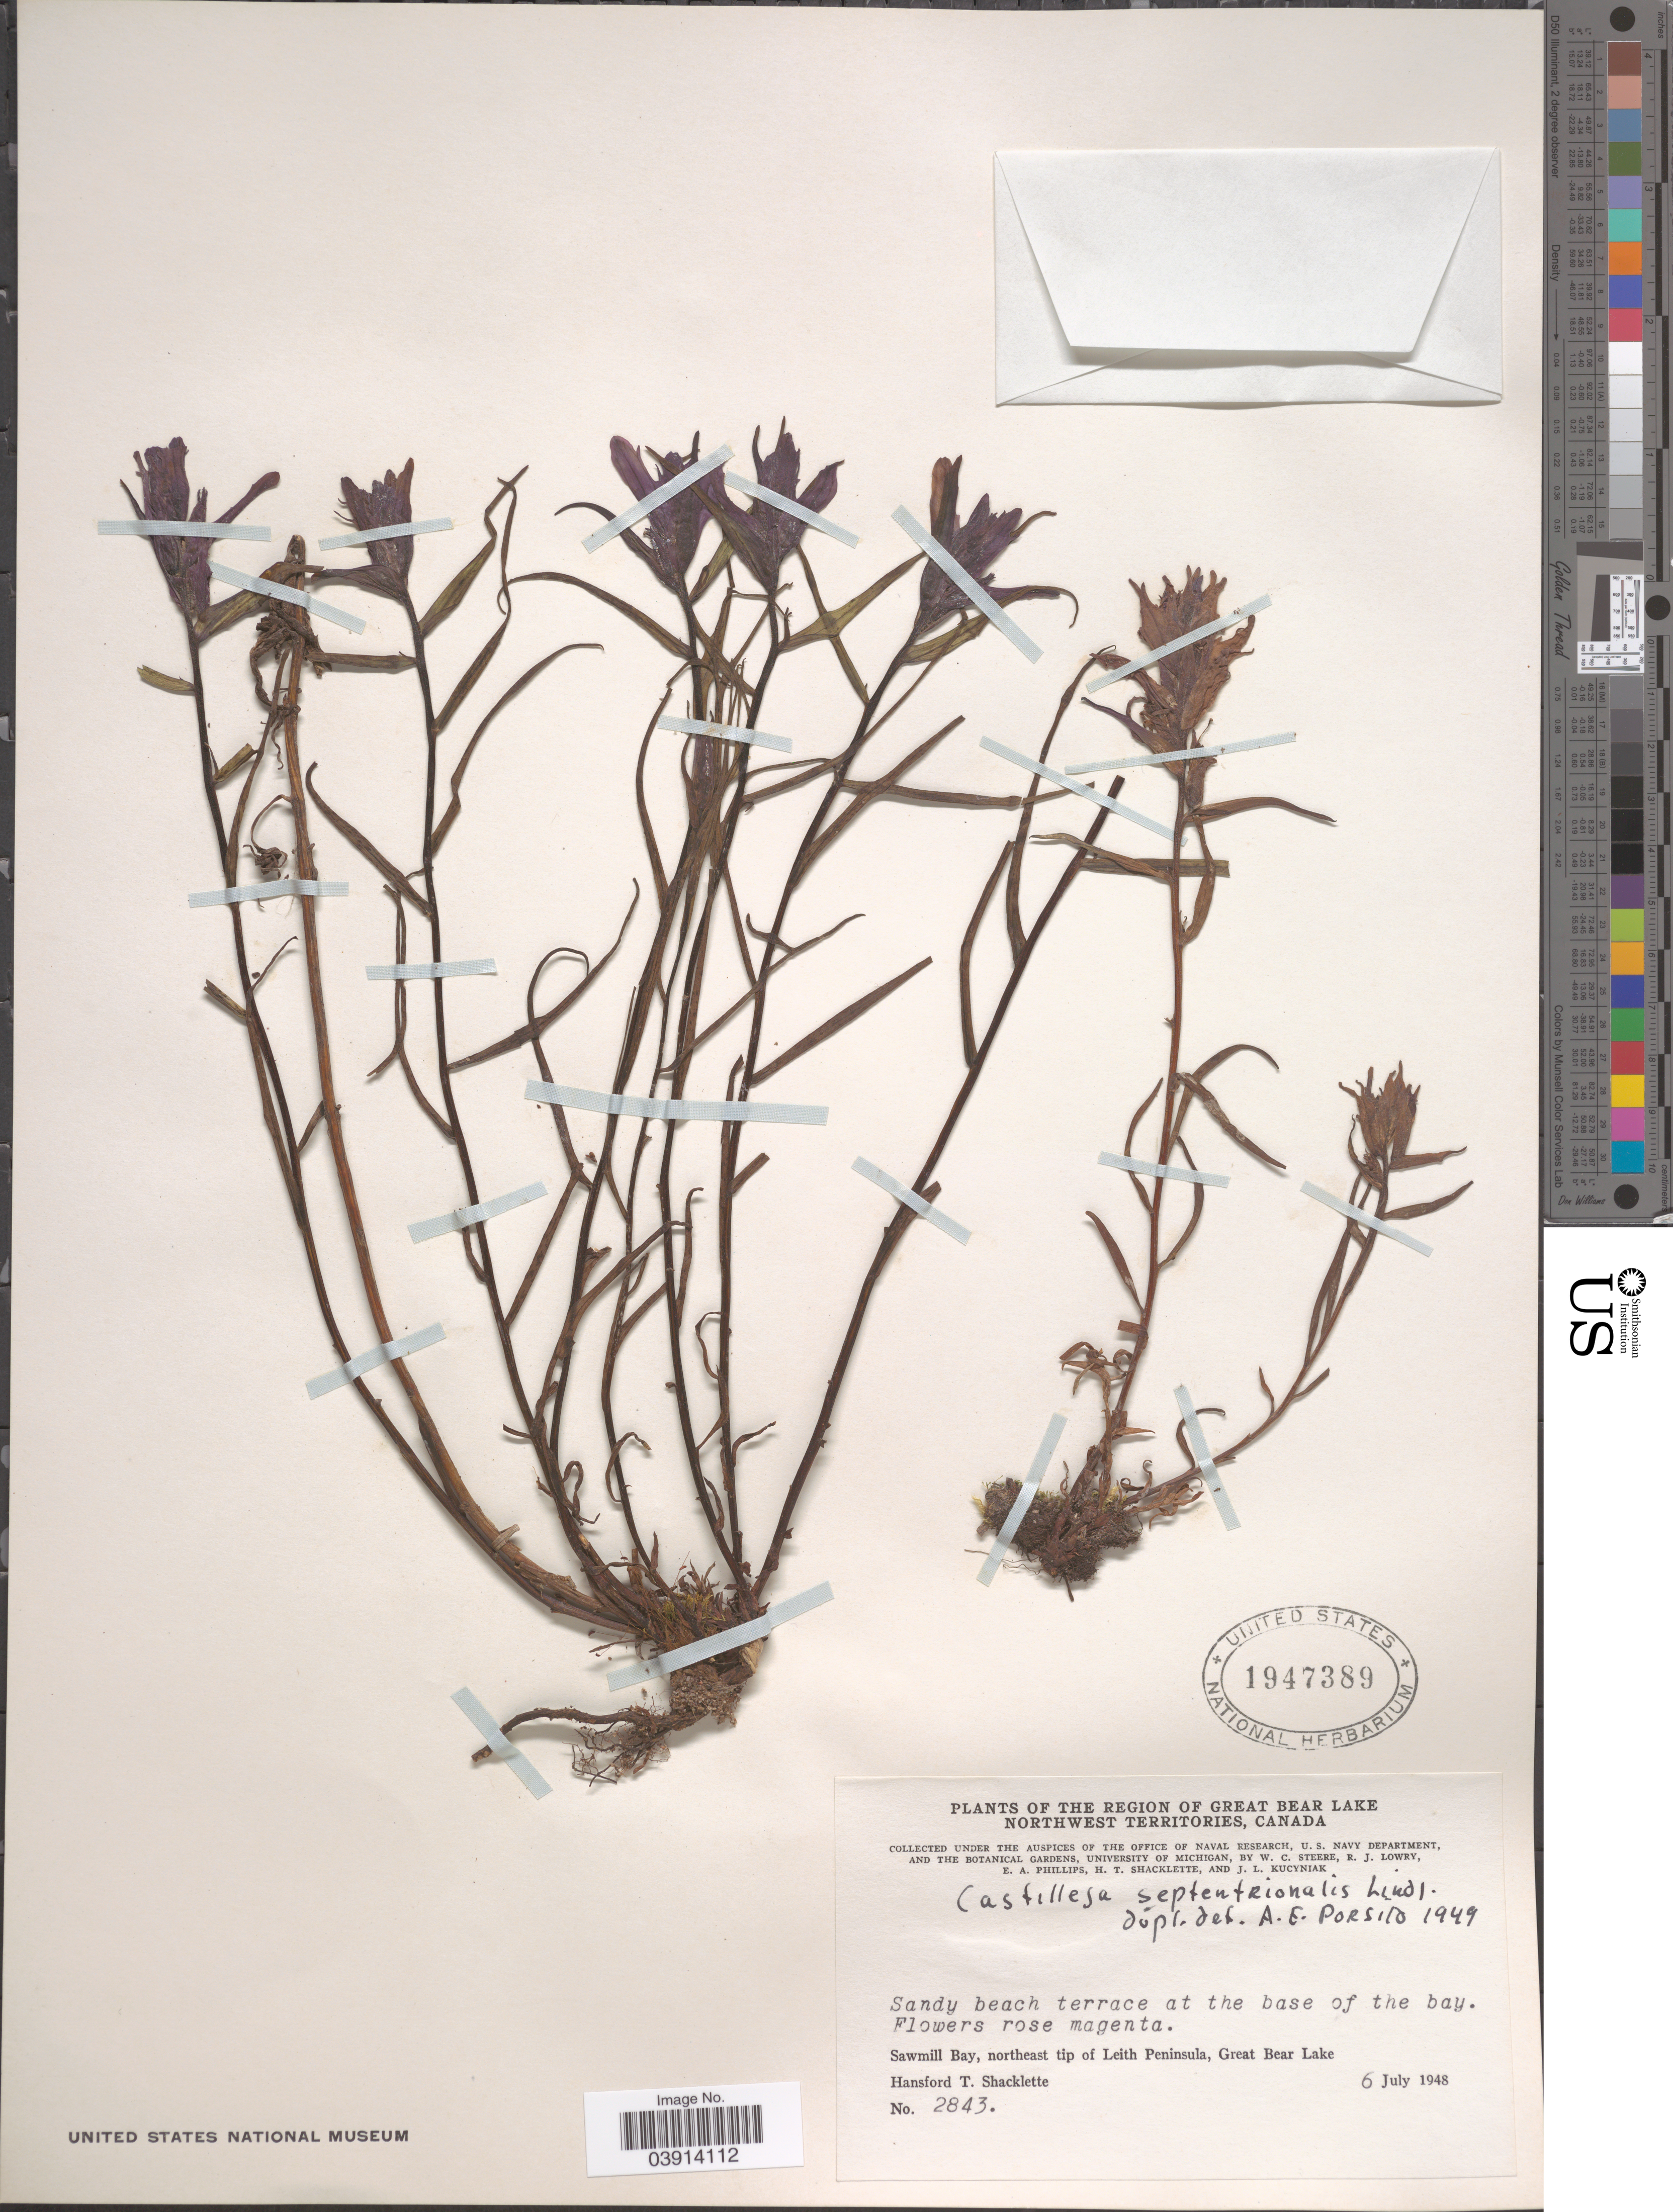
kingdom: Plantae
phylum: Tracheophyta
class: Magnoliopsida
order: Lamiales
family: Orobanchaceae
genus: Castilleja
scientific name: Castilleja septentrionalis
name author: Lindl.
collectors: H. Shacklette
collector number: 2843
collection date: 1948-07-06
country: Canada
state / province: Northwest Territories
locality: The Region of Great Bear Lake. Sandy beach terrace at base of the bay. Sawmill Bay, northeast tip of Leith Peninsula, Great Bear Lake.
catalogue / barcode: US 1947389